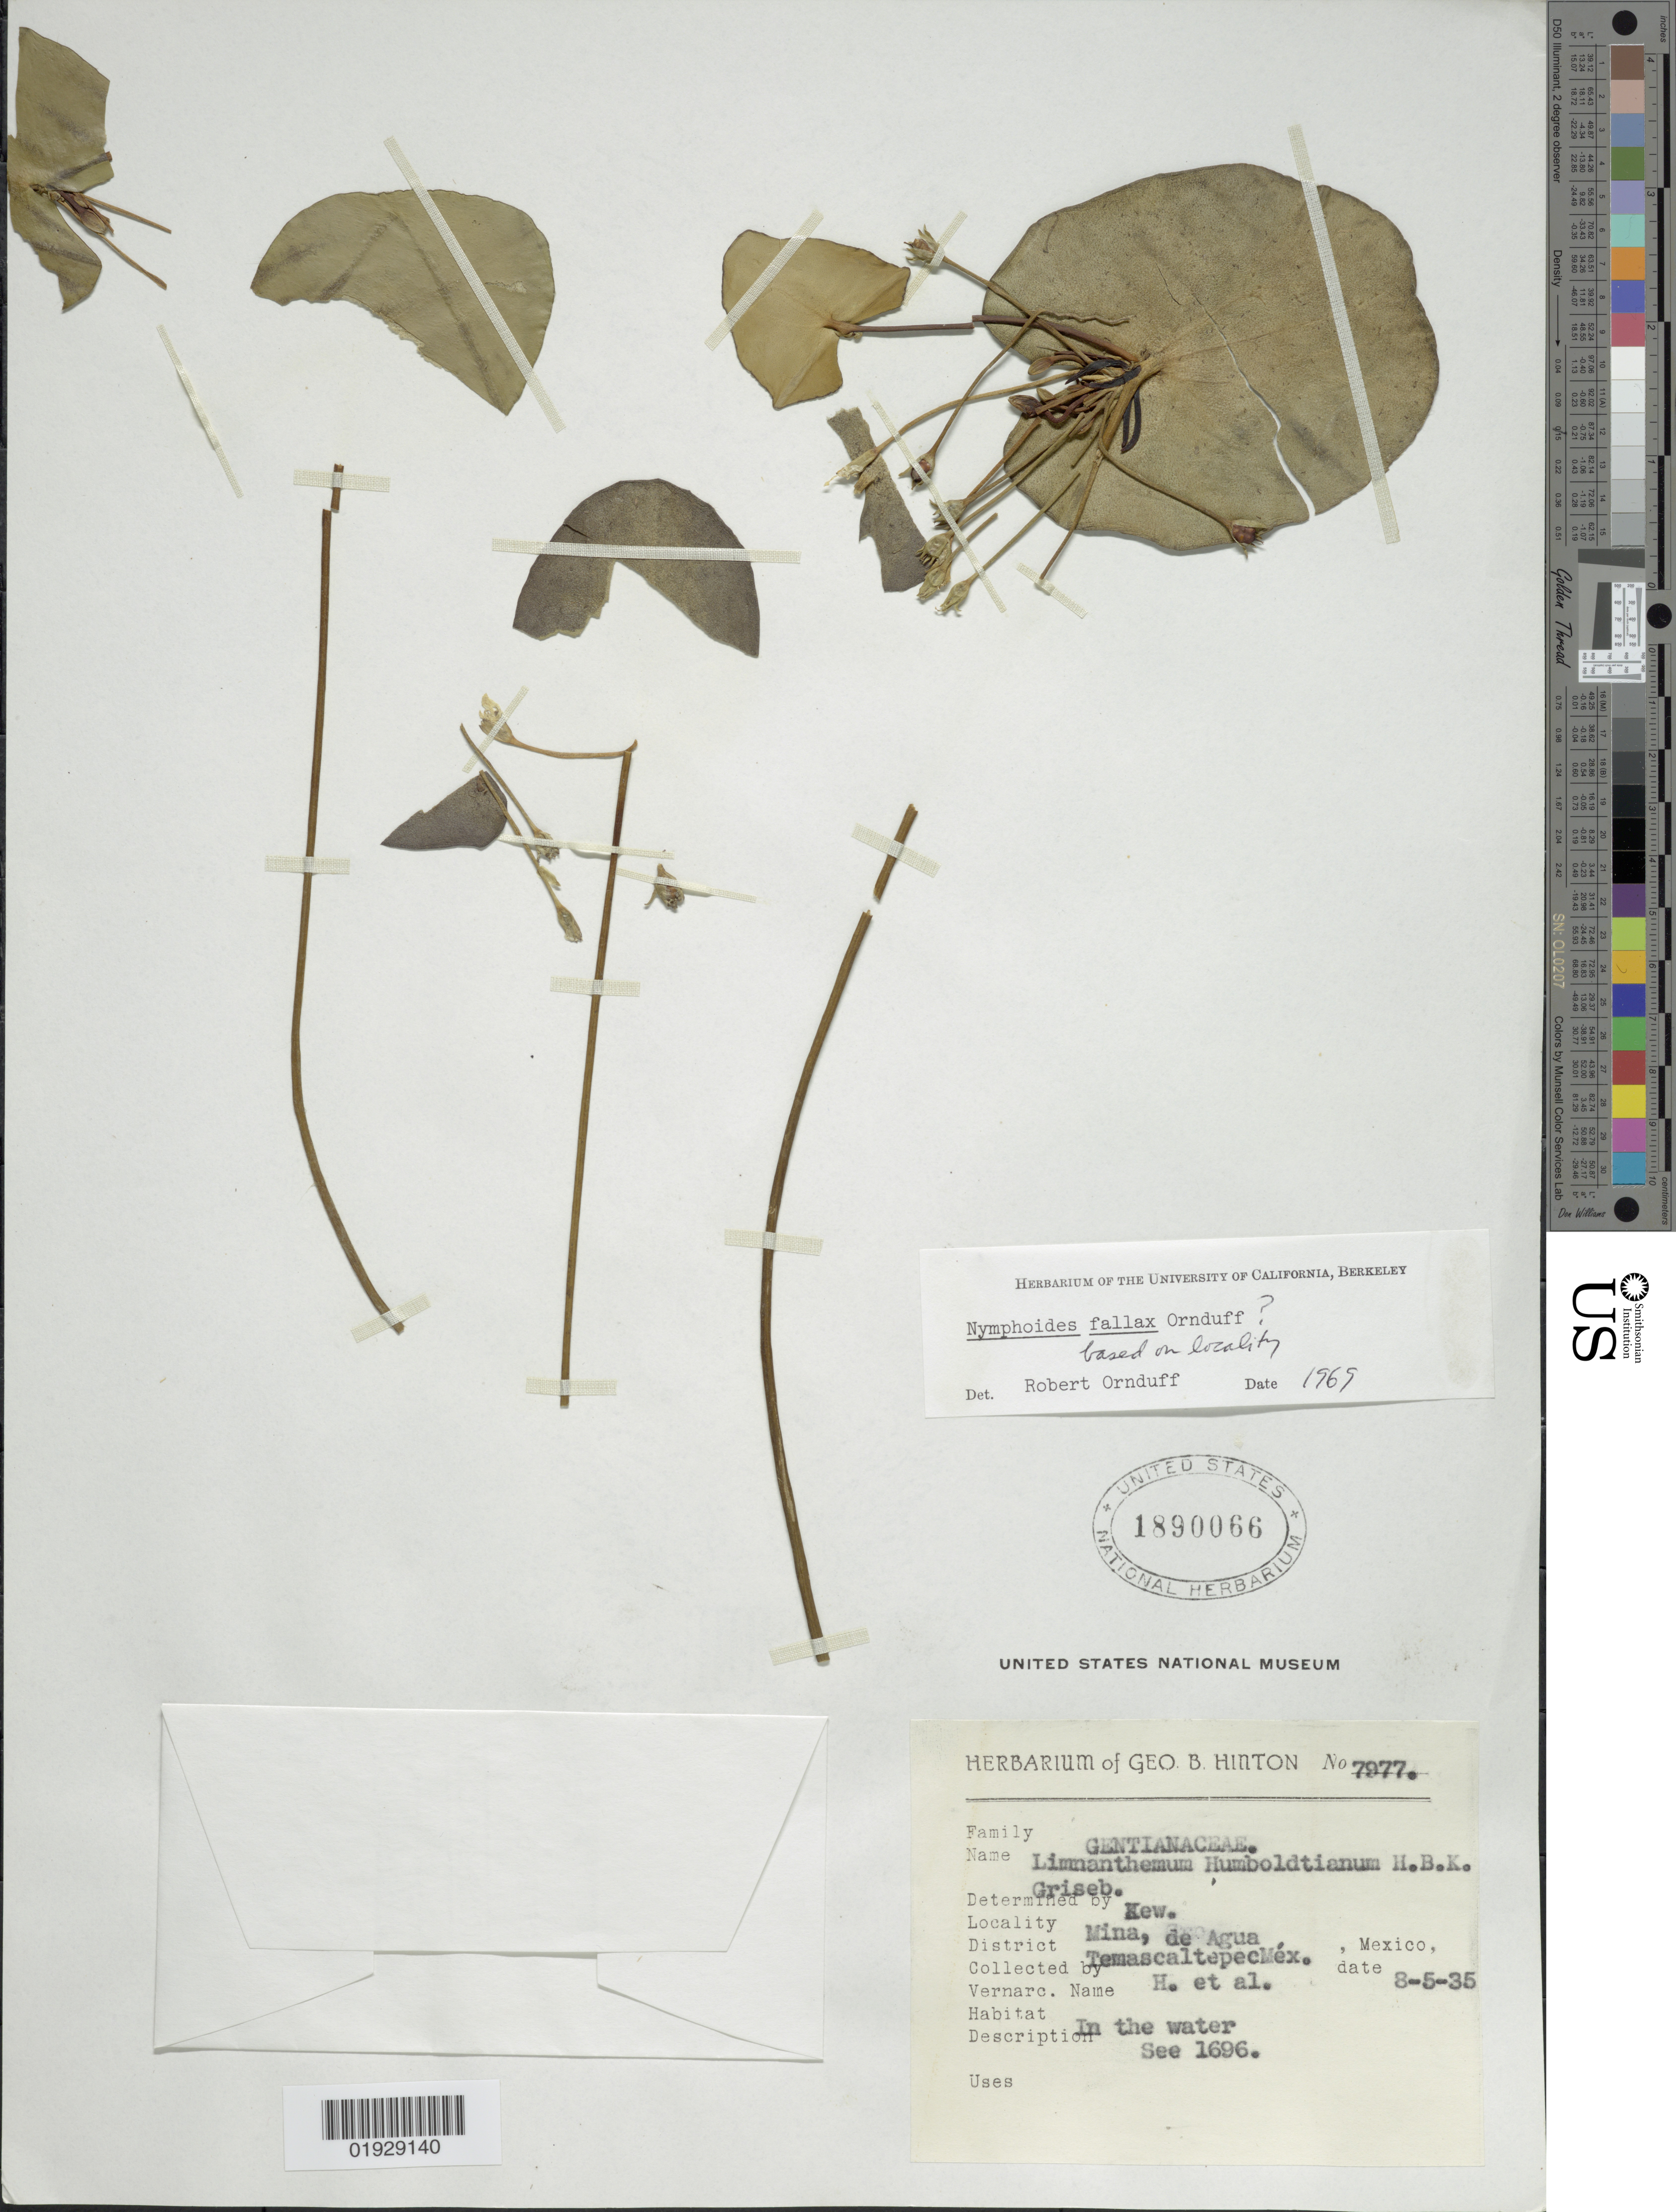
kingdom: Plantae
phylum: Tracheophyta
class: Magnoliopsida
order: Asterales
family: Menyanthaceae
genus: Nymphoides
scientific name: Nymphoides fallax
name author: Ornduff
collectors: G. B. Hinton & et al.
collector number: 7977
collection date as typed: Transcribed d/m/y: 8/5/35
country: Mexico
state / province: México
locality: Mina, de Agua. District Temascaltepec.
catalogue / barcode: US 1890066